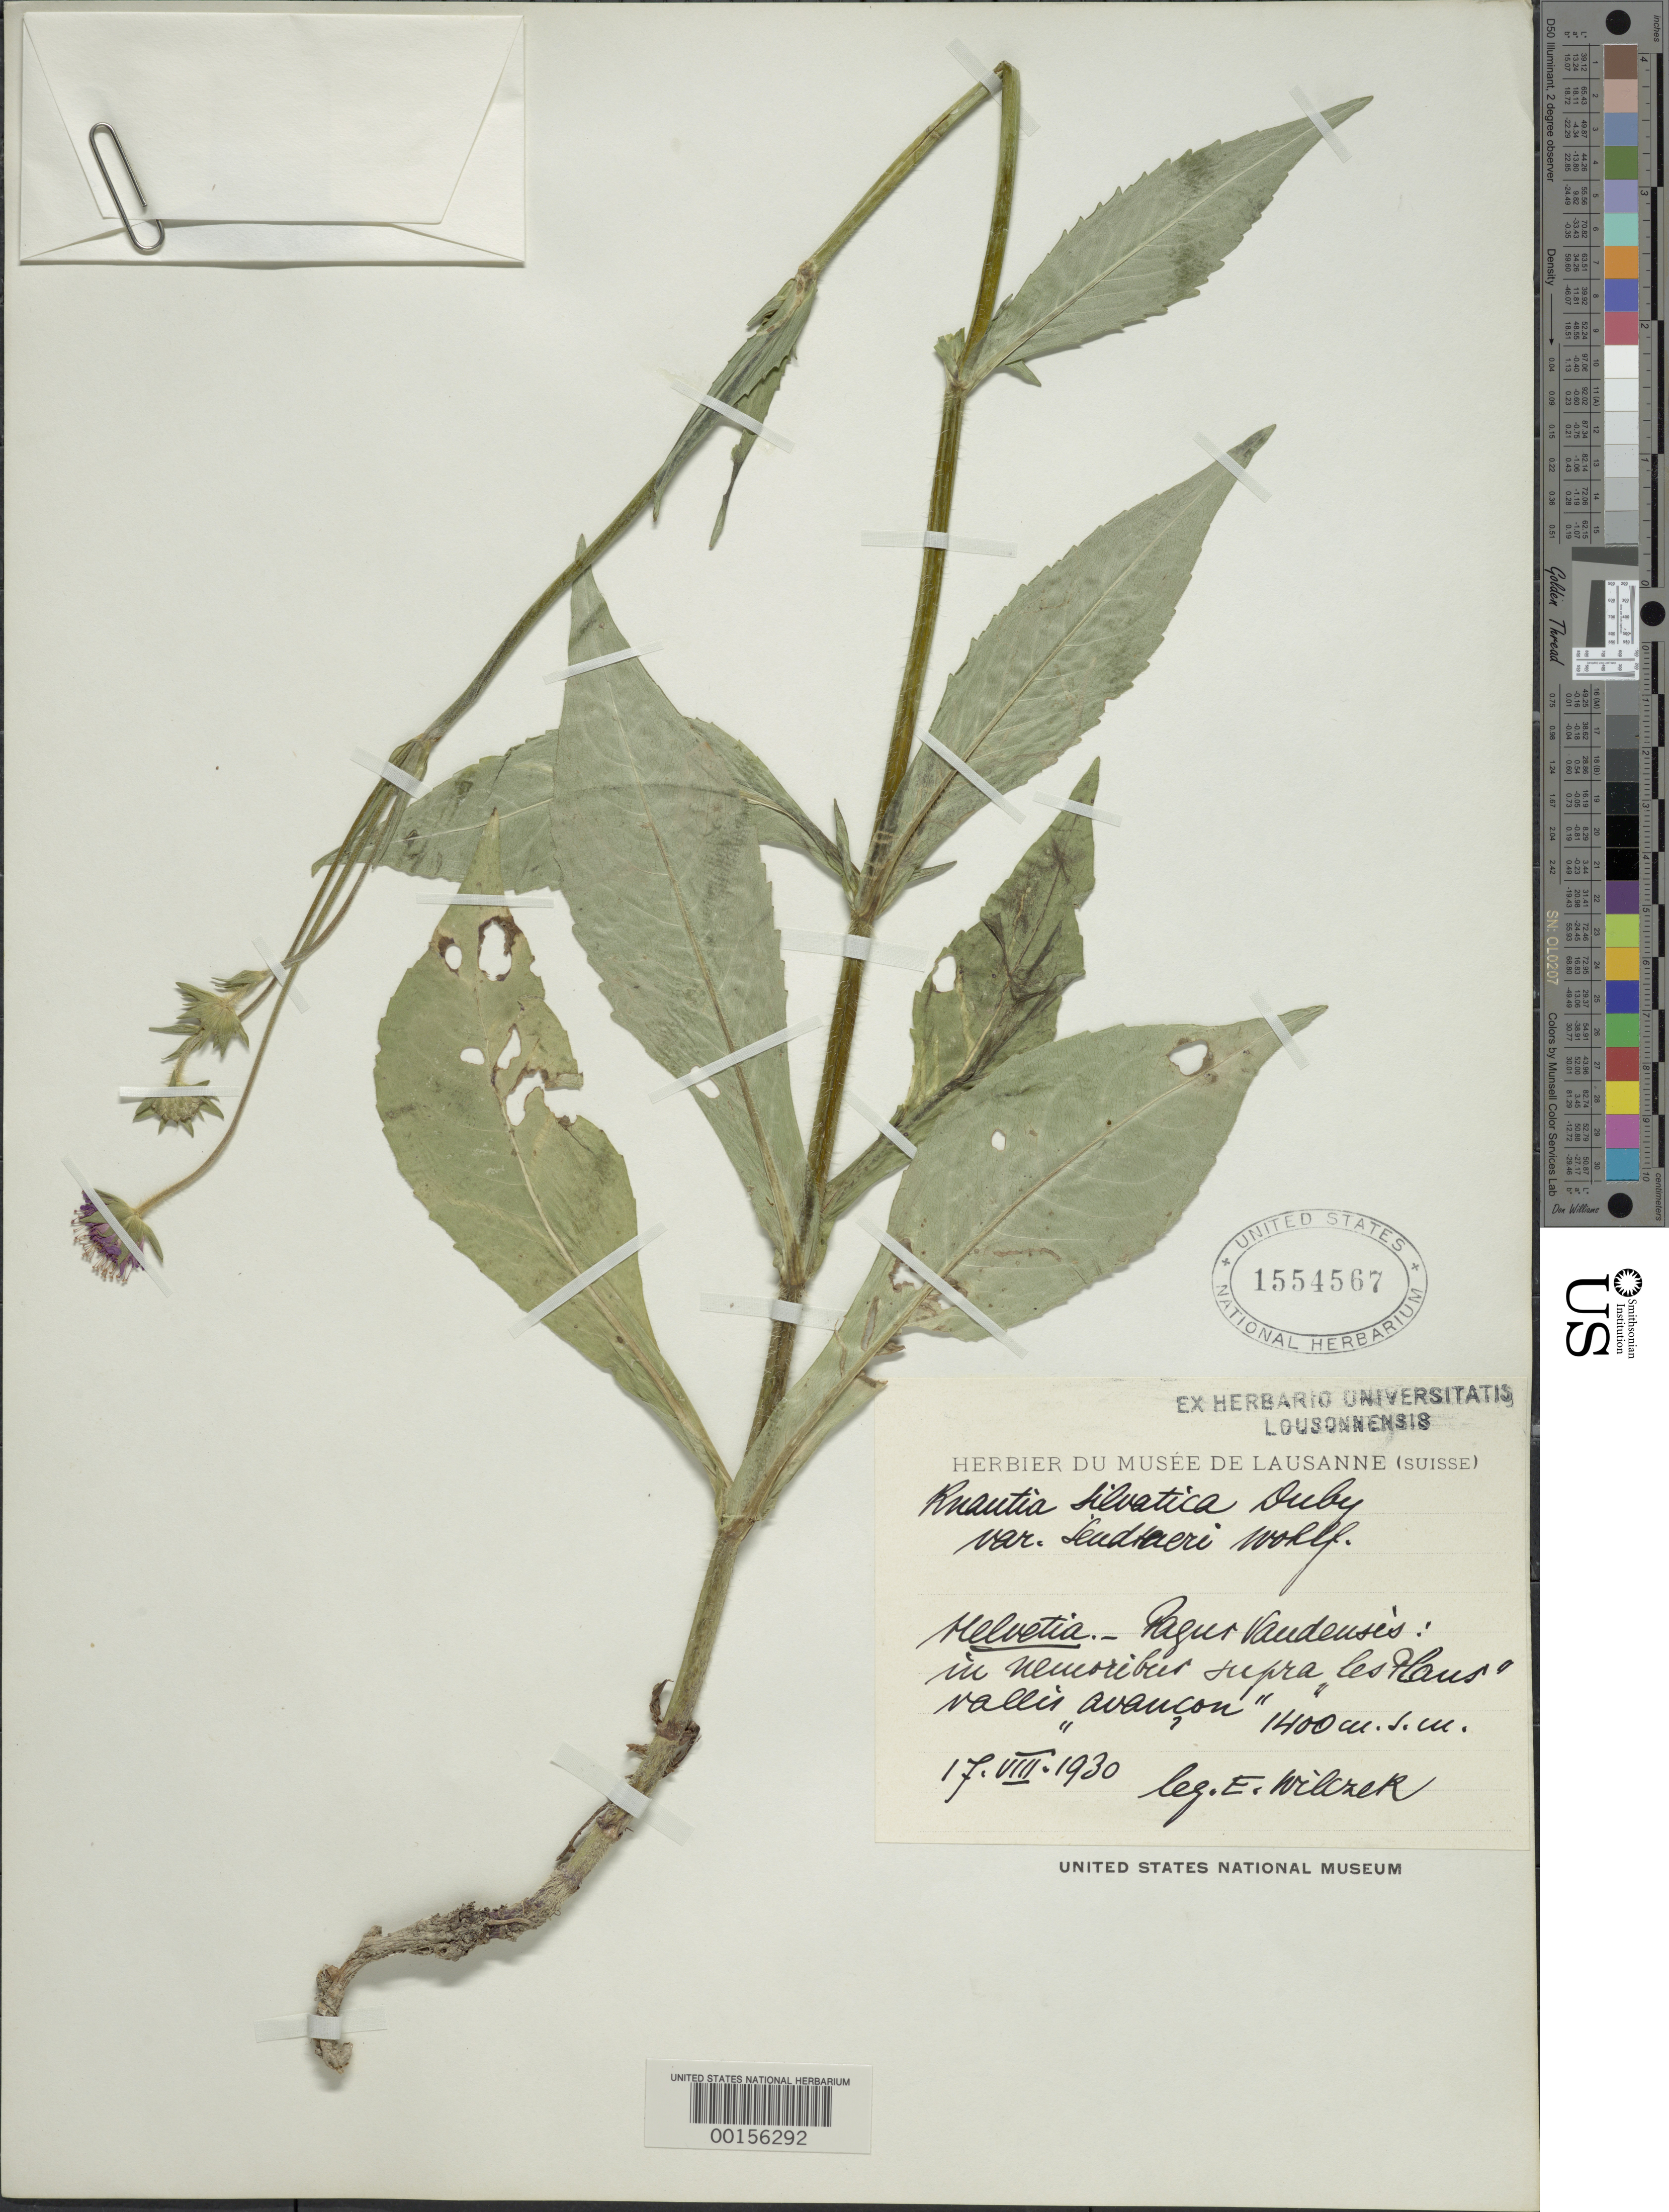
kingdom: Plantae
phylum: Tracheophyta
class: Magnoliopsida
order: Dipsacales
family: Caprifoliaceae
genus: Knautia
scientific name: Knautia sylvatica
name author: Duby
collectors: E. Wilczek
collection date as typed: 17 Aug 1930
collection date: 1930-08-17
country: Switzerland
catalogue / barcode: US 1554567